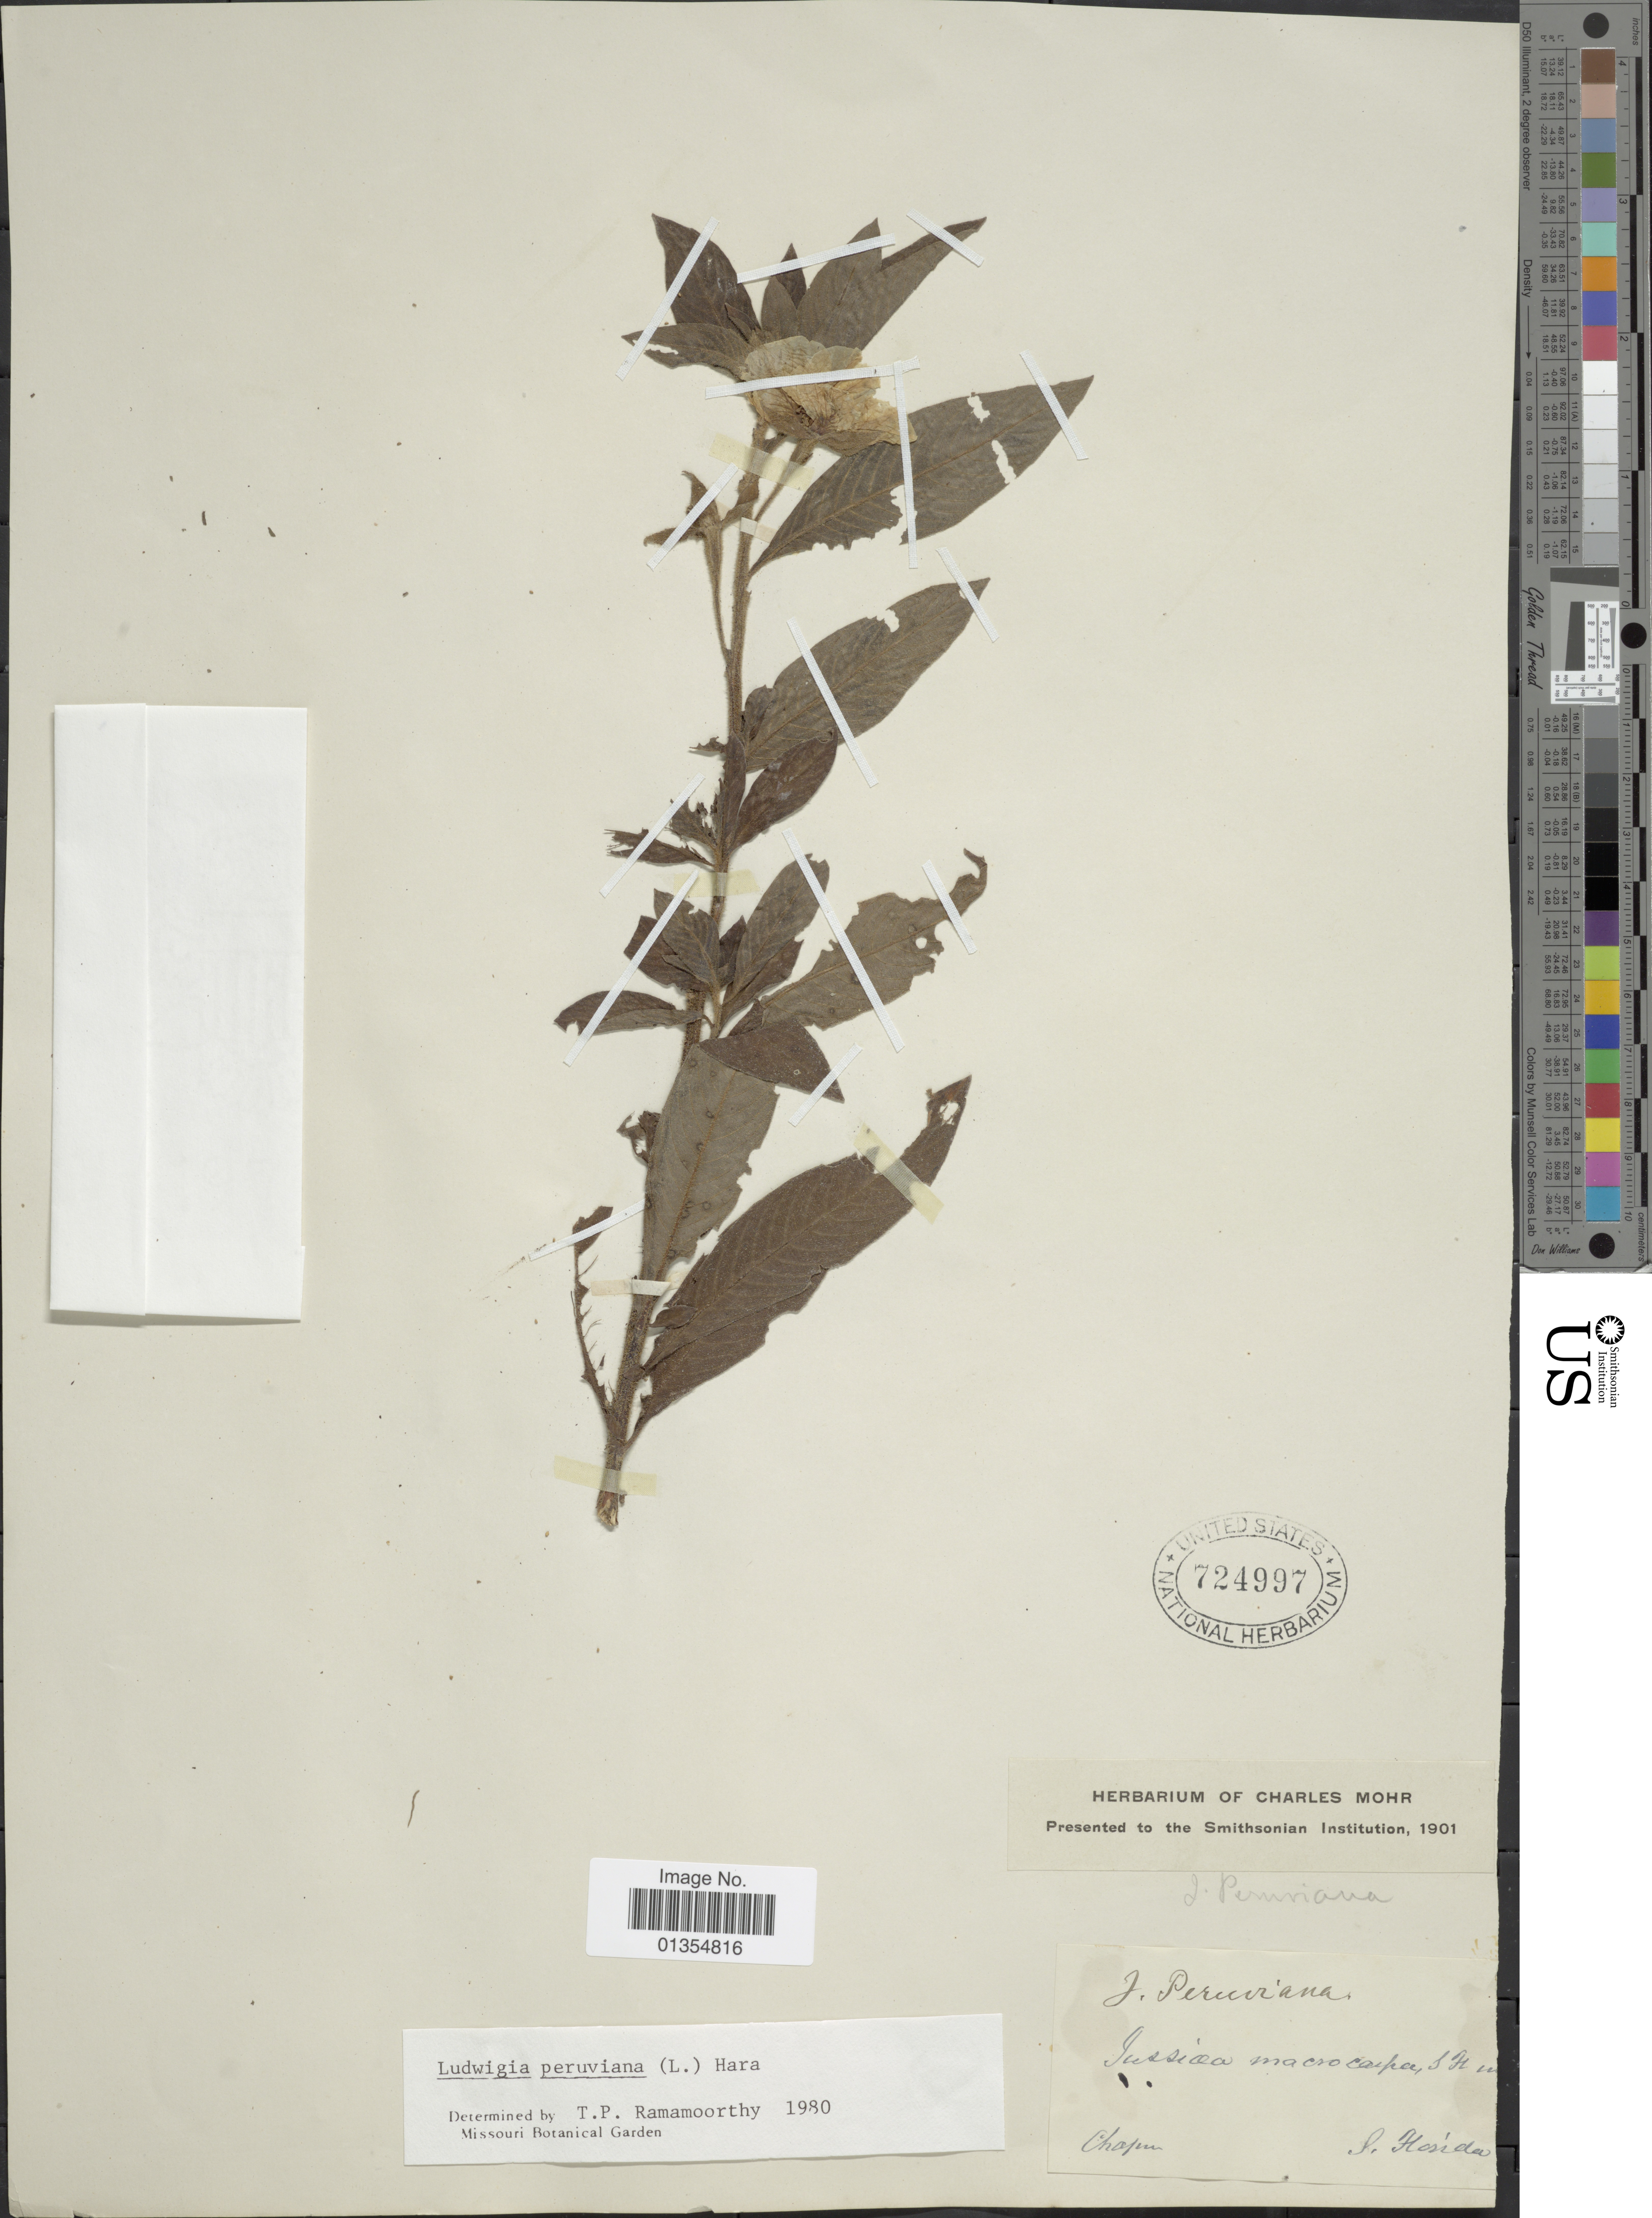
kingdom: Plantae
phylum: Tracheophyta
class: Magnoliopsida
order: Myrtales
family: Onagraceae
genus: Ludwigia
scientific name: Ludwigia peruviana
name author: (L.) H. Hara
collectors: A. Chapman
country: United States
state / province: Florida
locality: S. Florida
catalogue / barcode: US 724997